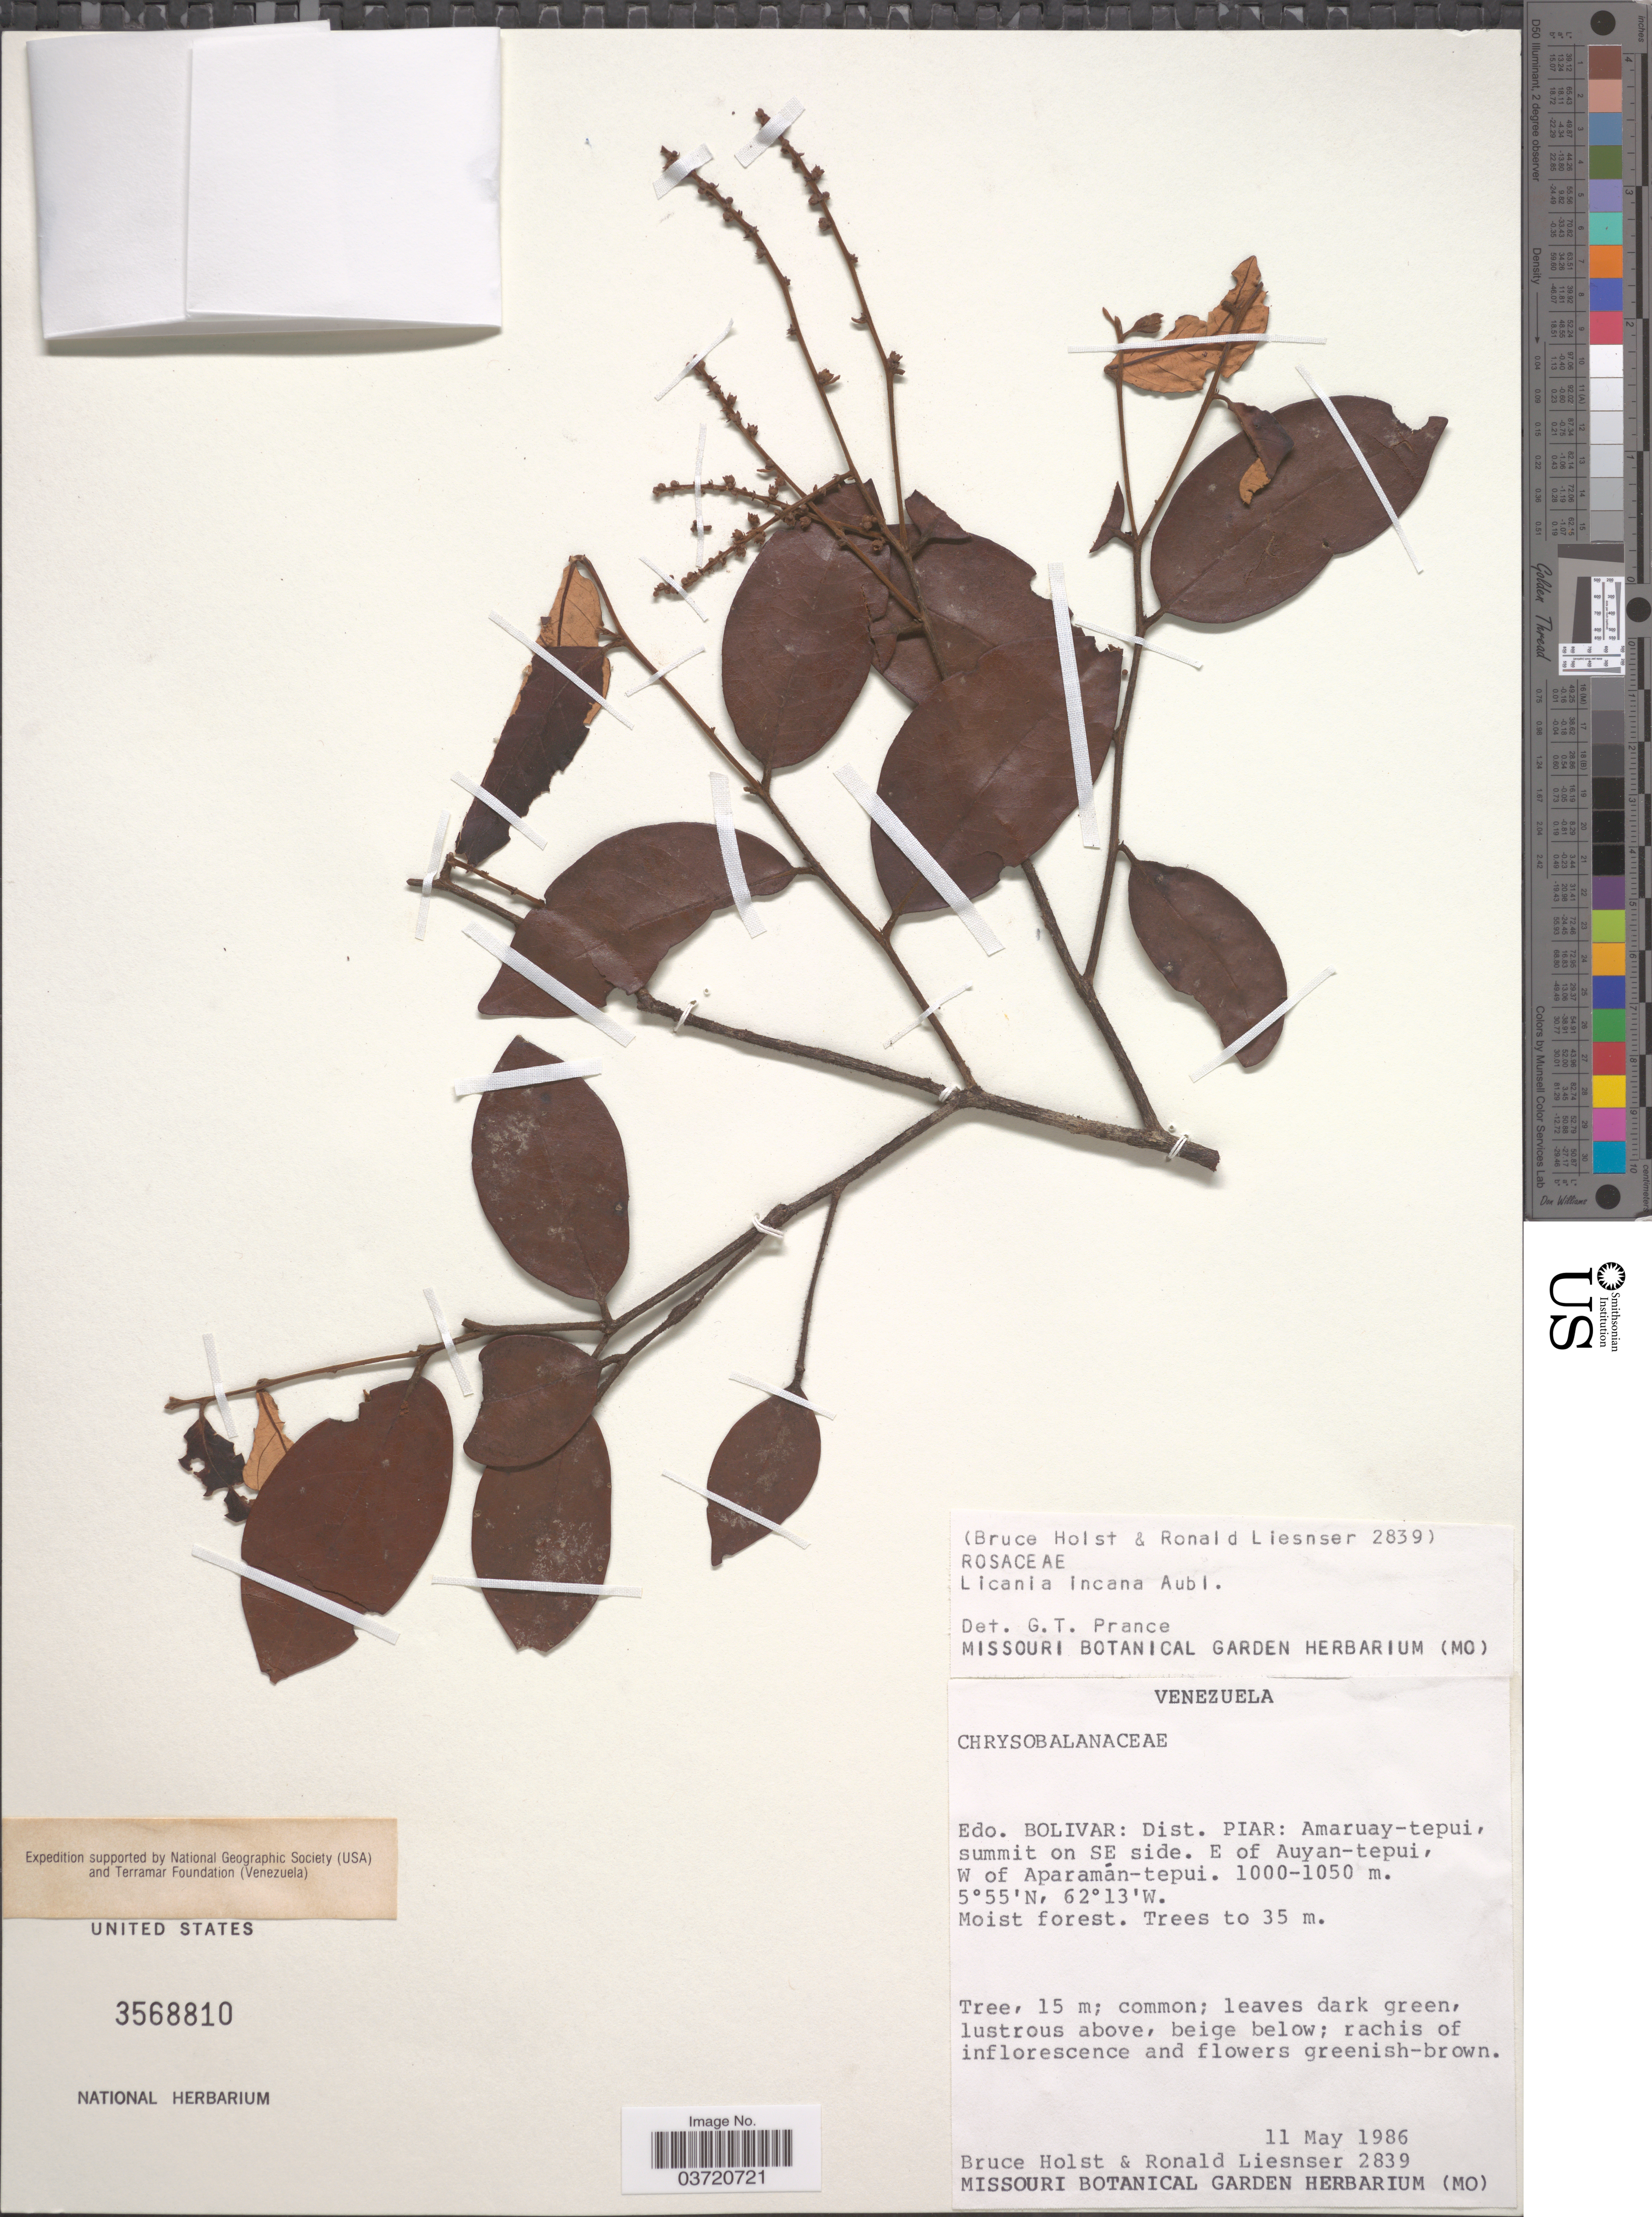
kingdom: Plantae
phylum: Tracheophyta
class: Magnoliopsida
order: Malpighiales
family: Chrysobalanaceae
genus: Licania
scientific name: Licania incana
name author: Aubl.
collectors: B. Holst & R. L. Liesner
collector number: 2839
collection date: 1986-05-11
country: Venezuela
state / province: Bolivar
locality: Dist. Piar: Amaruay-tepui, summit on SE side. E of Auyan-tepui, W of Aparamán-tepui.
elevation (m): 1000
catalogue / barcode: US 3568810